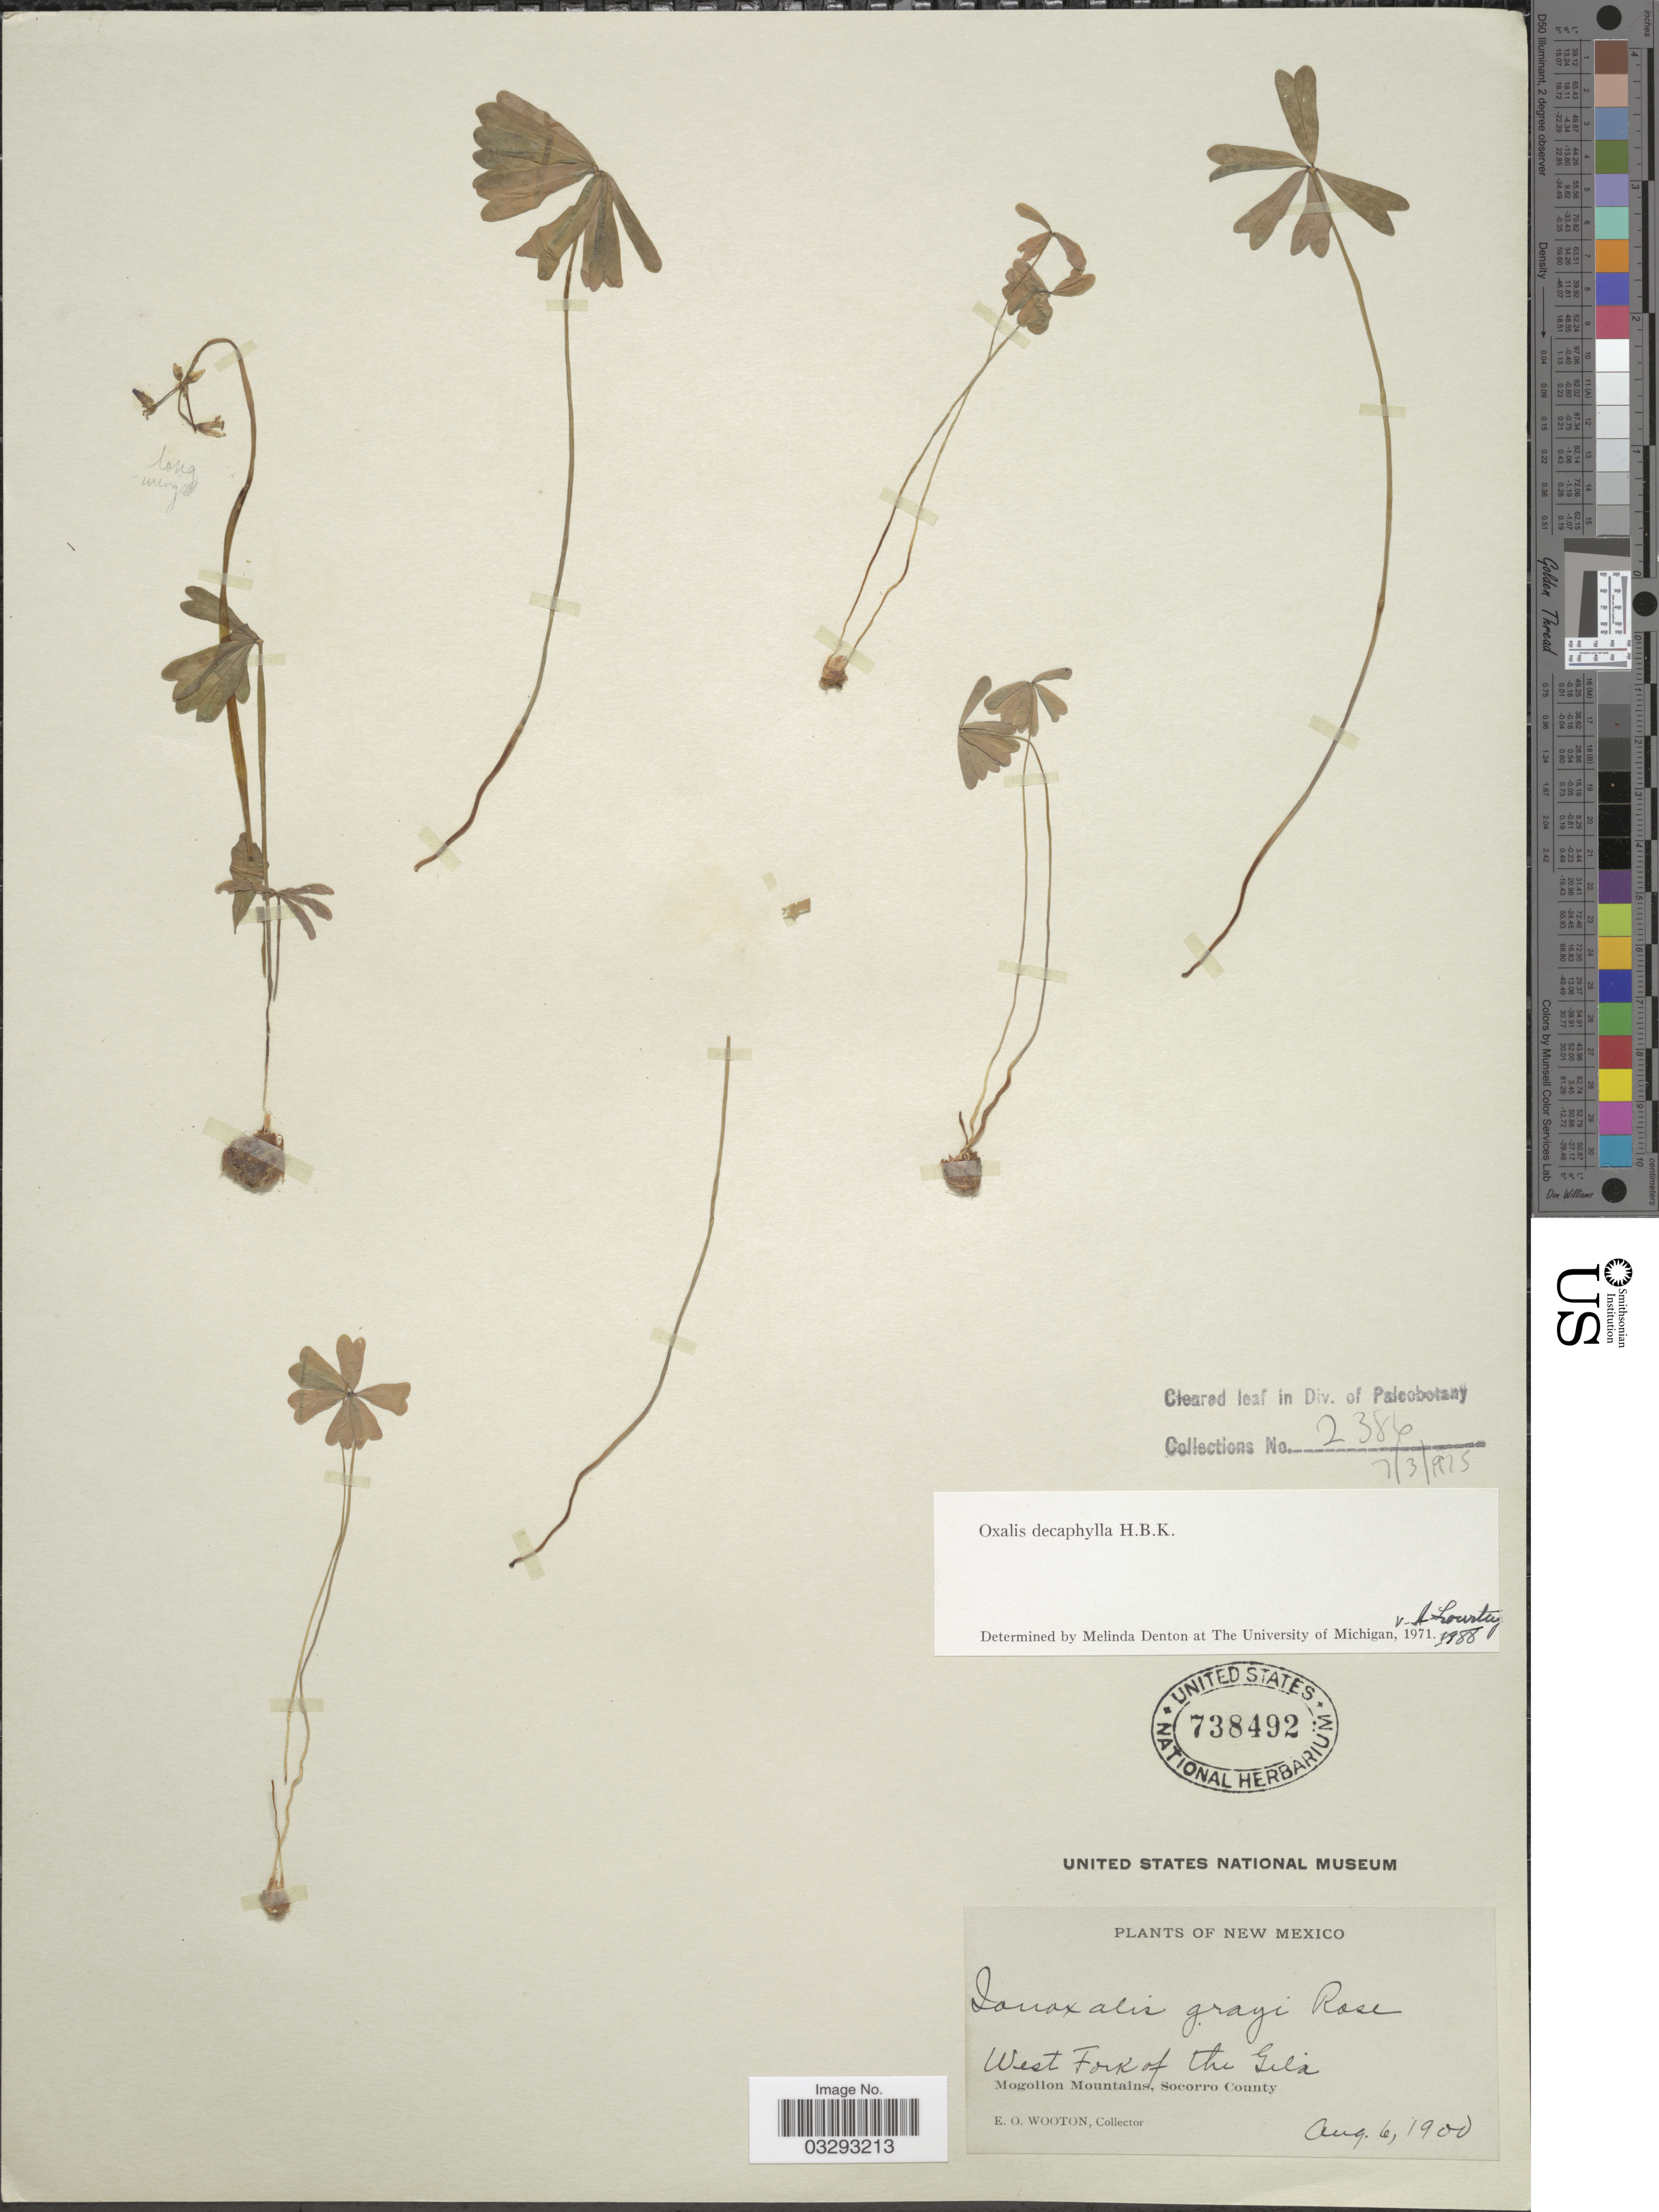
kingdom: Plantae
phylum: Tracheophyta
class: Magnoliopsida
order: Oxalidales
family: Oxalidaceae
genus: Oxalis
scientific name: Oxalis decaphylla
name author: Kunth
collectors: E. O. Wooton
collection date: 1900-08-06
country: United States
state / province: New Mexico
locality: West Fork of the Gila. Mogollon Mountains, Socorro County.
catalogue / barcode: US 738492